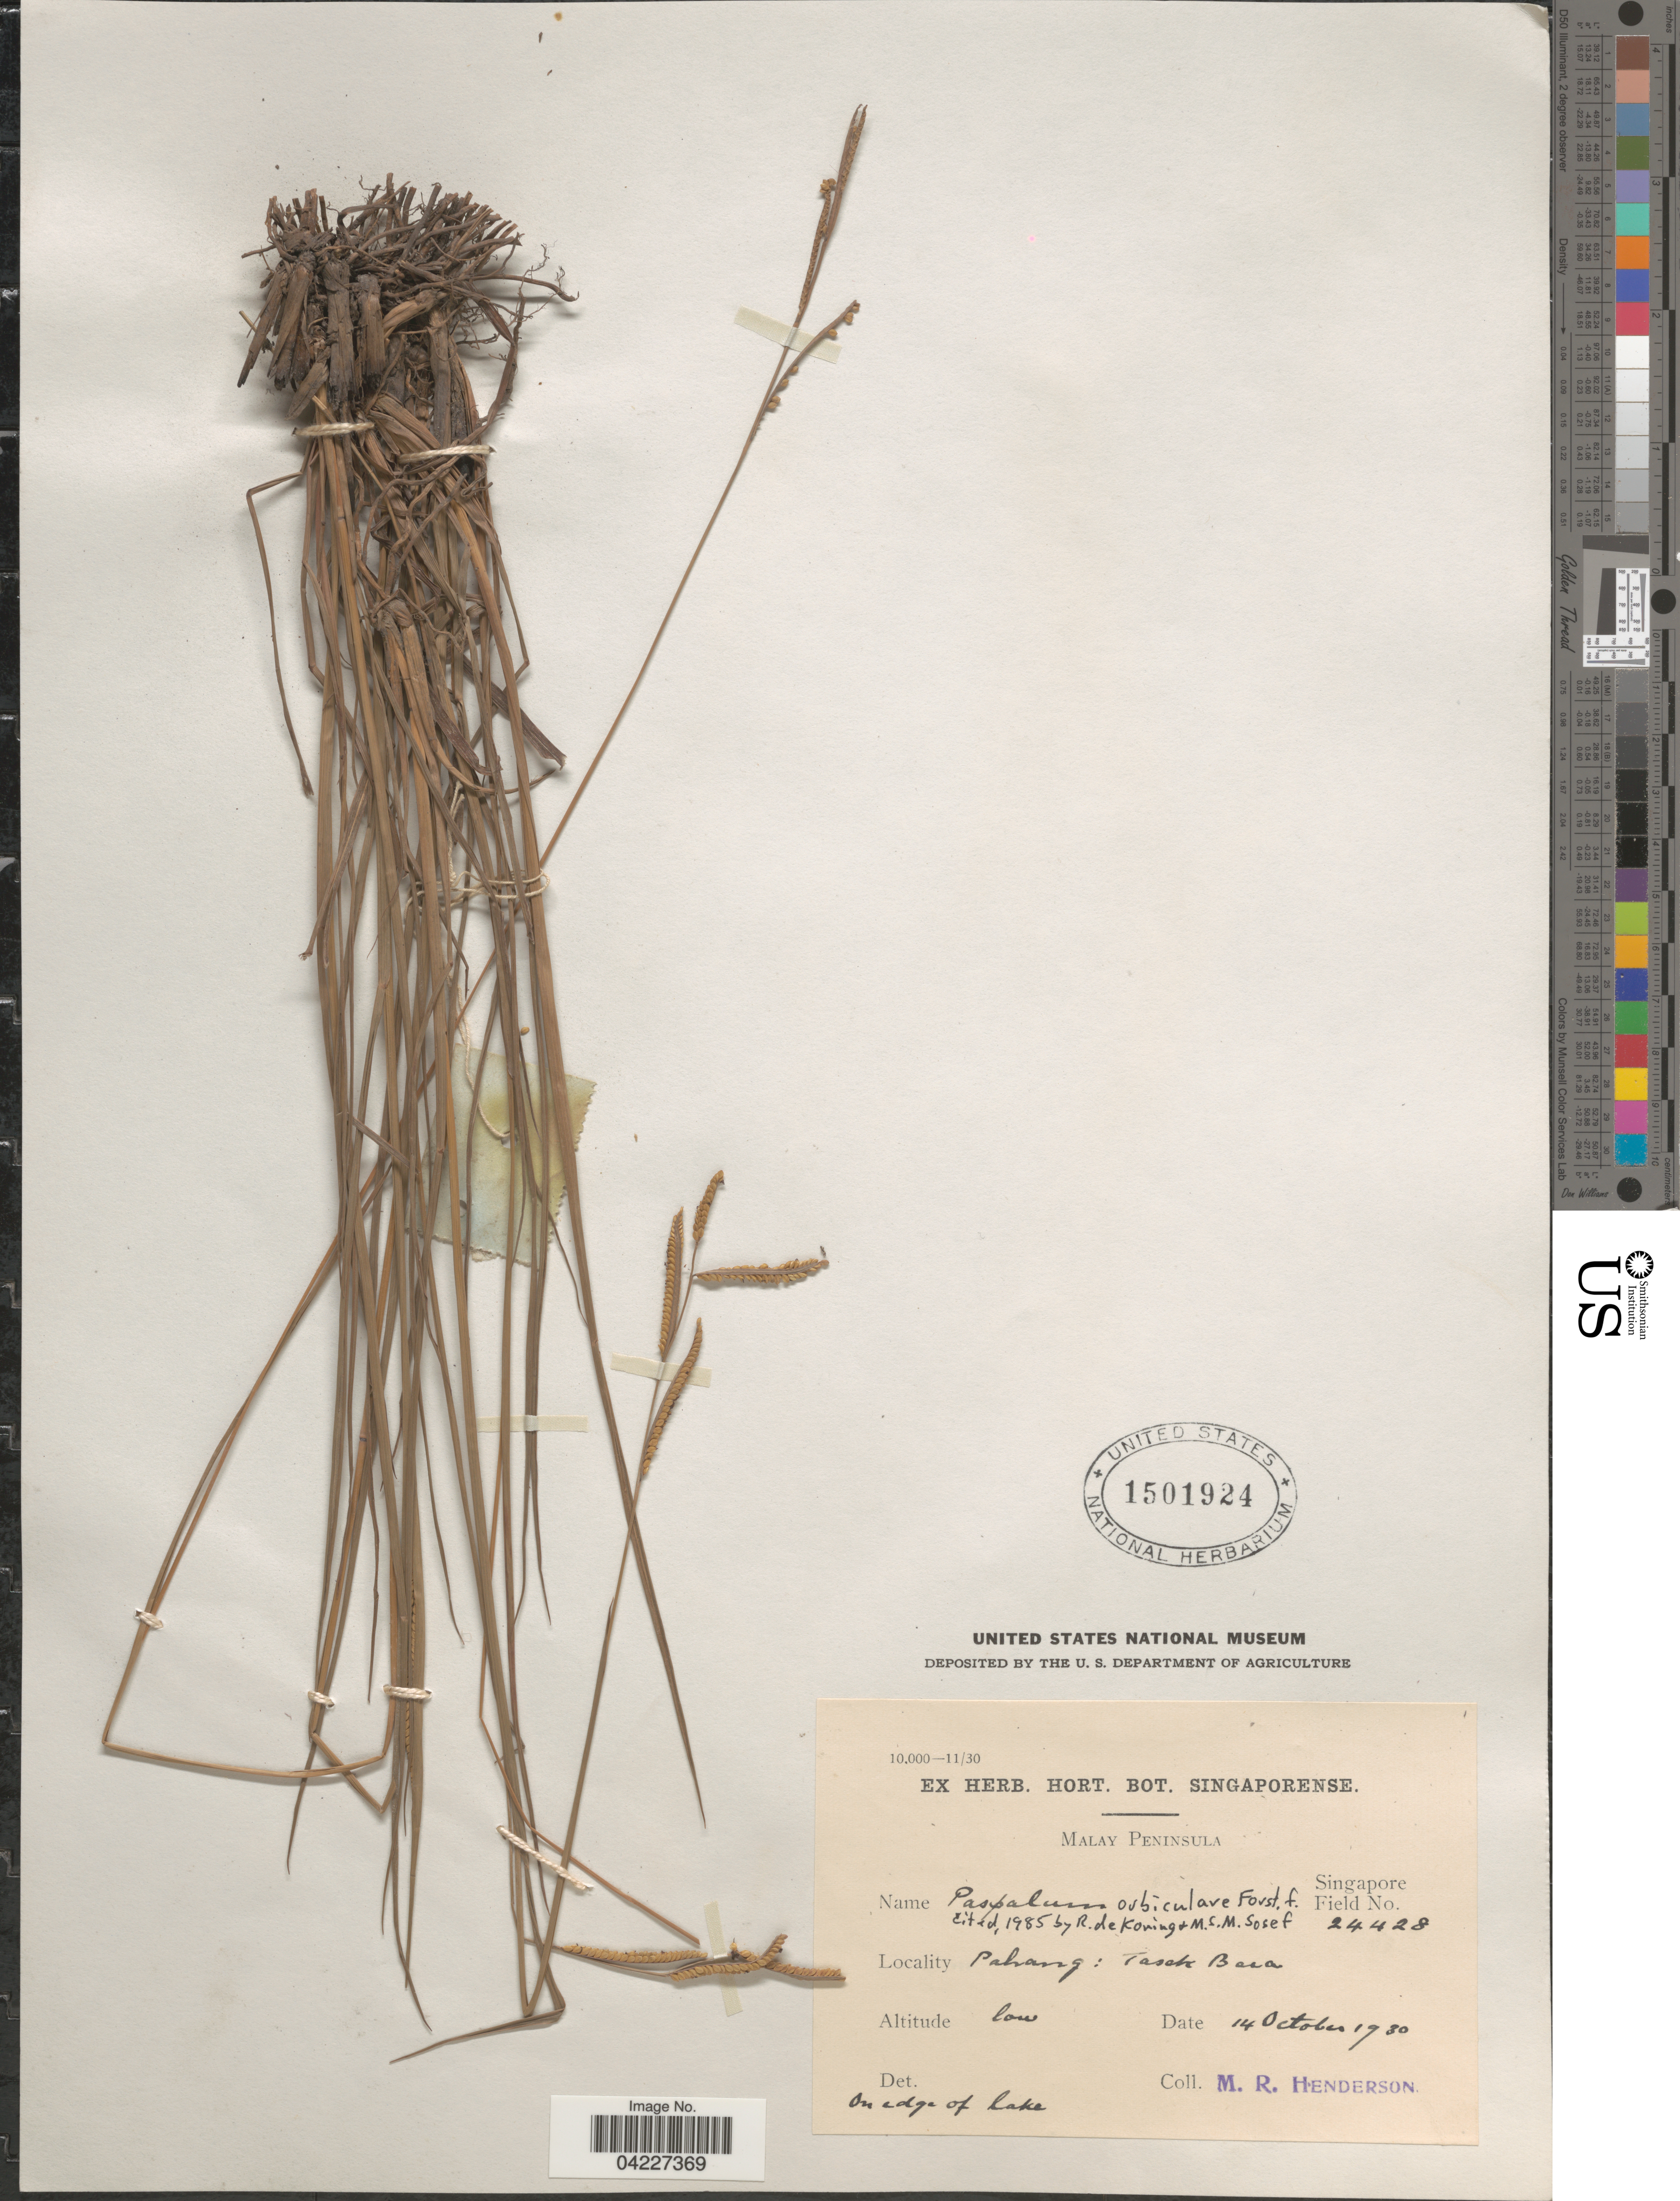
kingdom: Plantae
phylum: Tracheophyta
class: Liliopsida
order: Poales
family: Poaceae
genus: Paspalum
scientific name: Paspalum orbiculare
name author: G. Forst.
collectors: M. Henderson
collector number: Singapore Field 24428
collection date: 1930-10-14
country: Malaysia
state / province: Pahang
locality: Malay Peninsula. Tasek Bara [interpreted].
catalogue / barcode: US 1501924